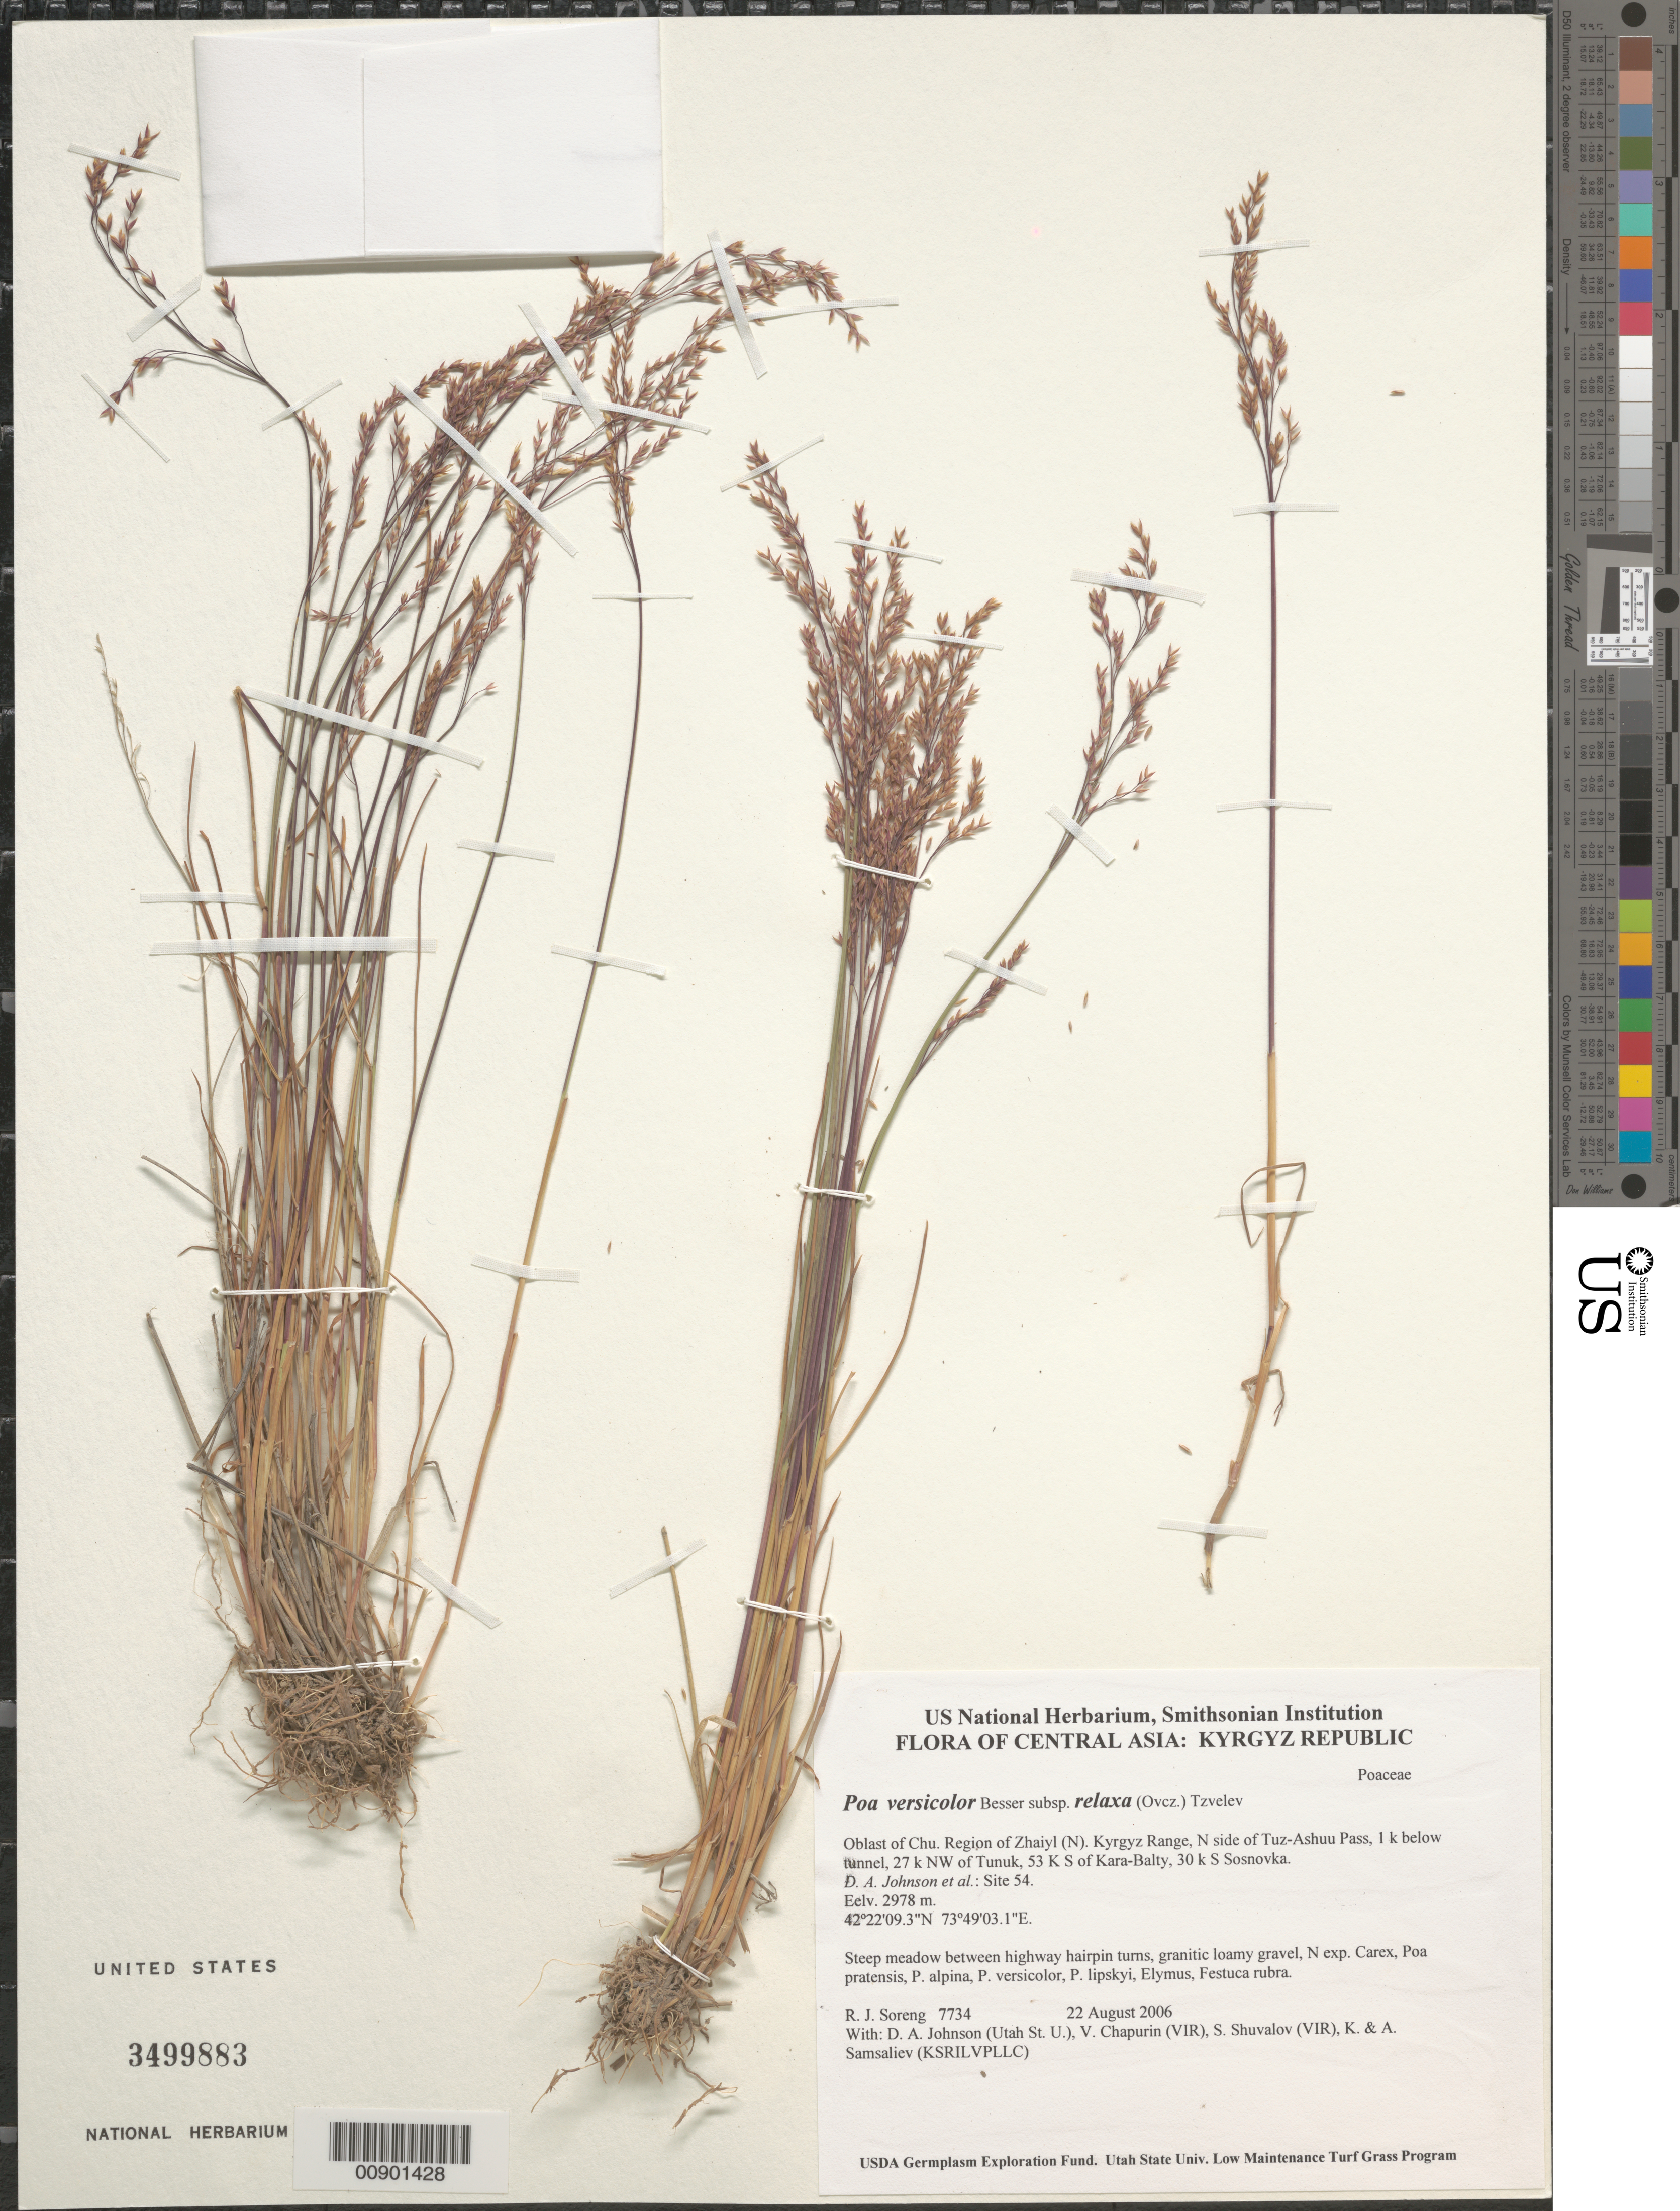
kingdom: Plantae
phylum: Tracheophyta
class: Liliopsida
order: Poales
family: Poaceae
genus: Poa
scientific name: Poa versicolor subsp. relaxa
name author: (Ovcz.) Tzvelev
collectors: R. J. Soreng, D. Johnson, S. Shuvalov, V. Chapurin, K. Samsaliev & A. Samsaliev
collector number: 7734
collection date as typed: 22 Aug 2006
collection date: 2006-08-22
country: Kyrgyzstan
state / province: Chu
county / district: Zhaiyl (N)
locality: Kyrgyz Range, N side of Tuz-Ashuu Pass, 1 km below tunnel, 27 km NW of Tunuk, 53 km S of Kara-Balty, 30 km S Sosnovka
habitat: Steep meadow between highway hairpin turns, granitic loamy gravel, N exp.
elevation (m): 2978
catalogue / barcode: US 3499883